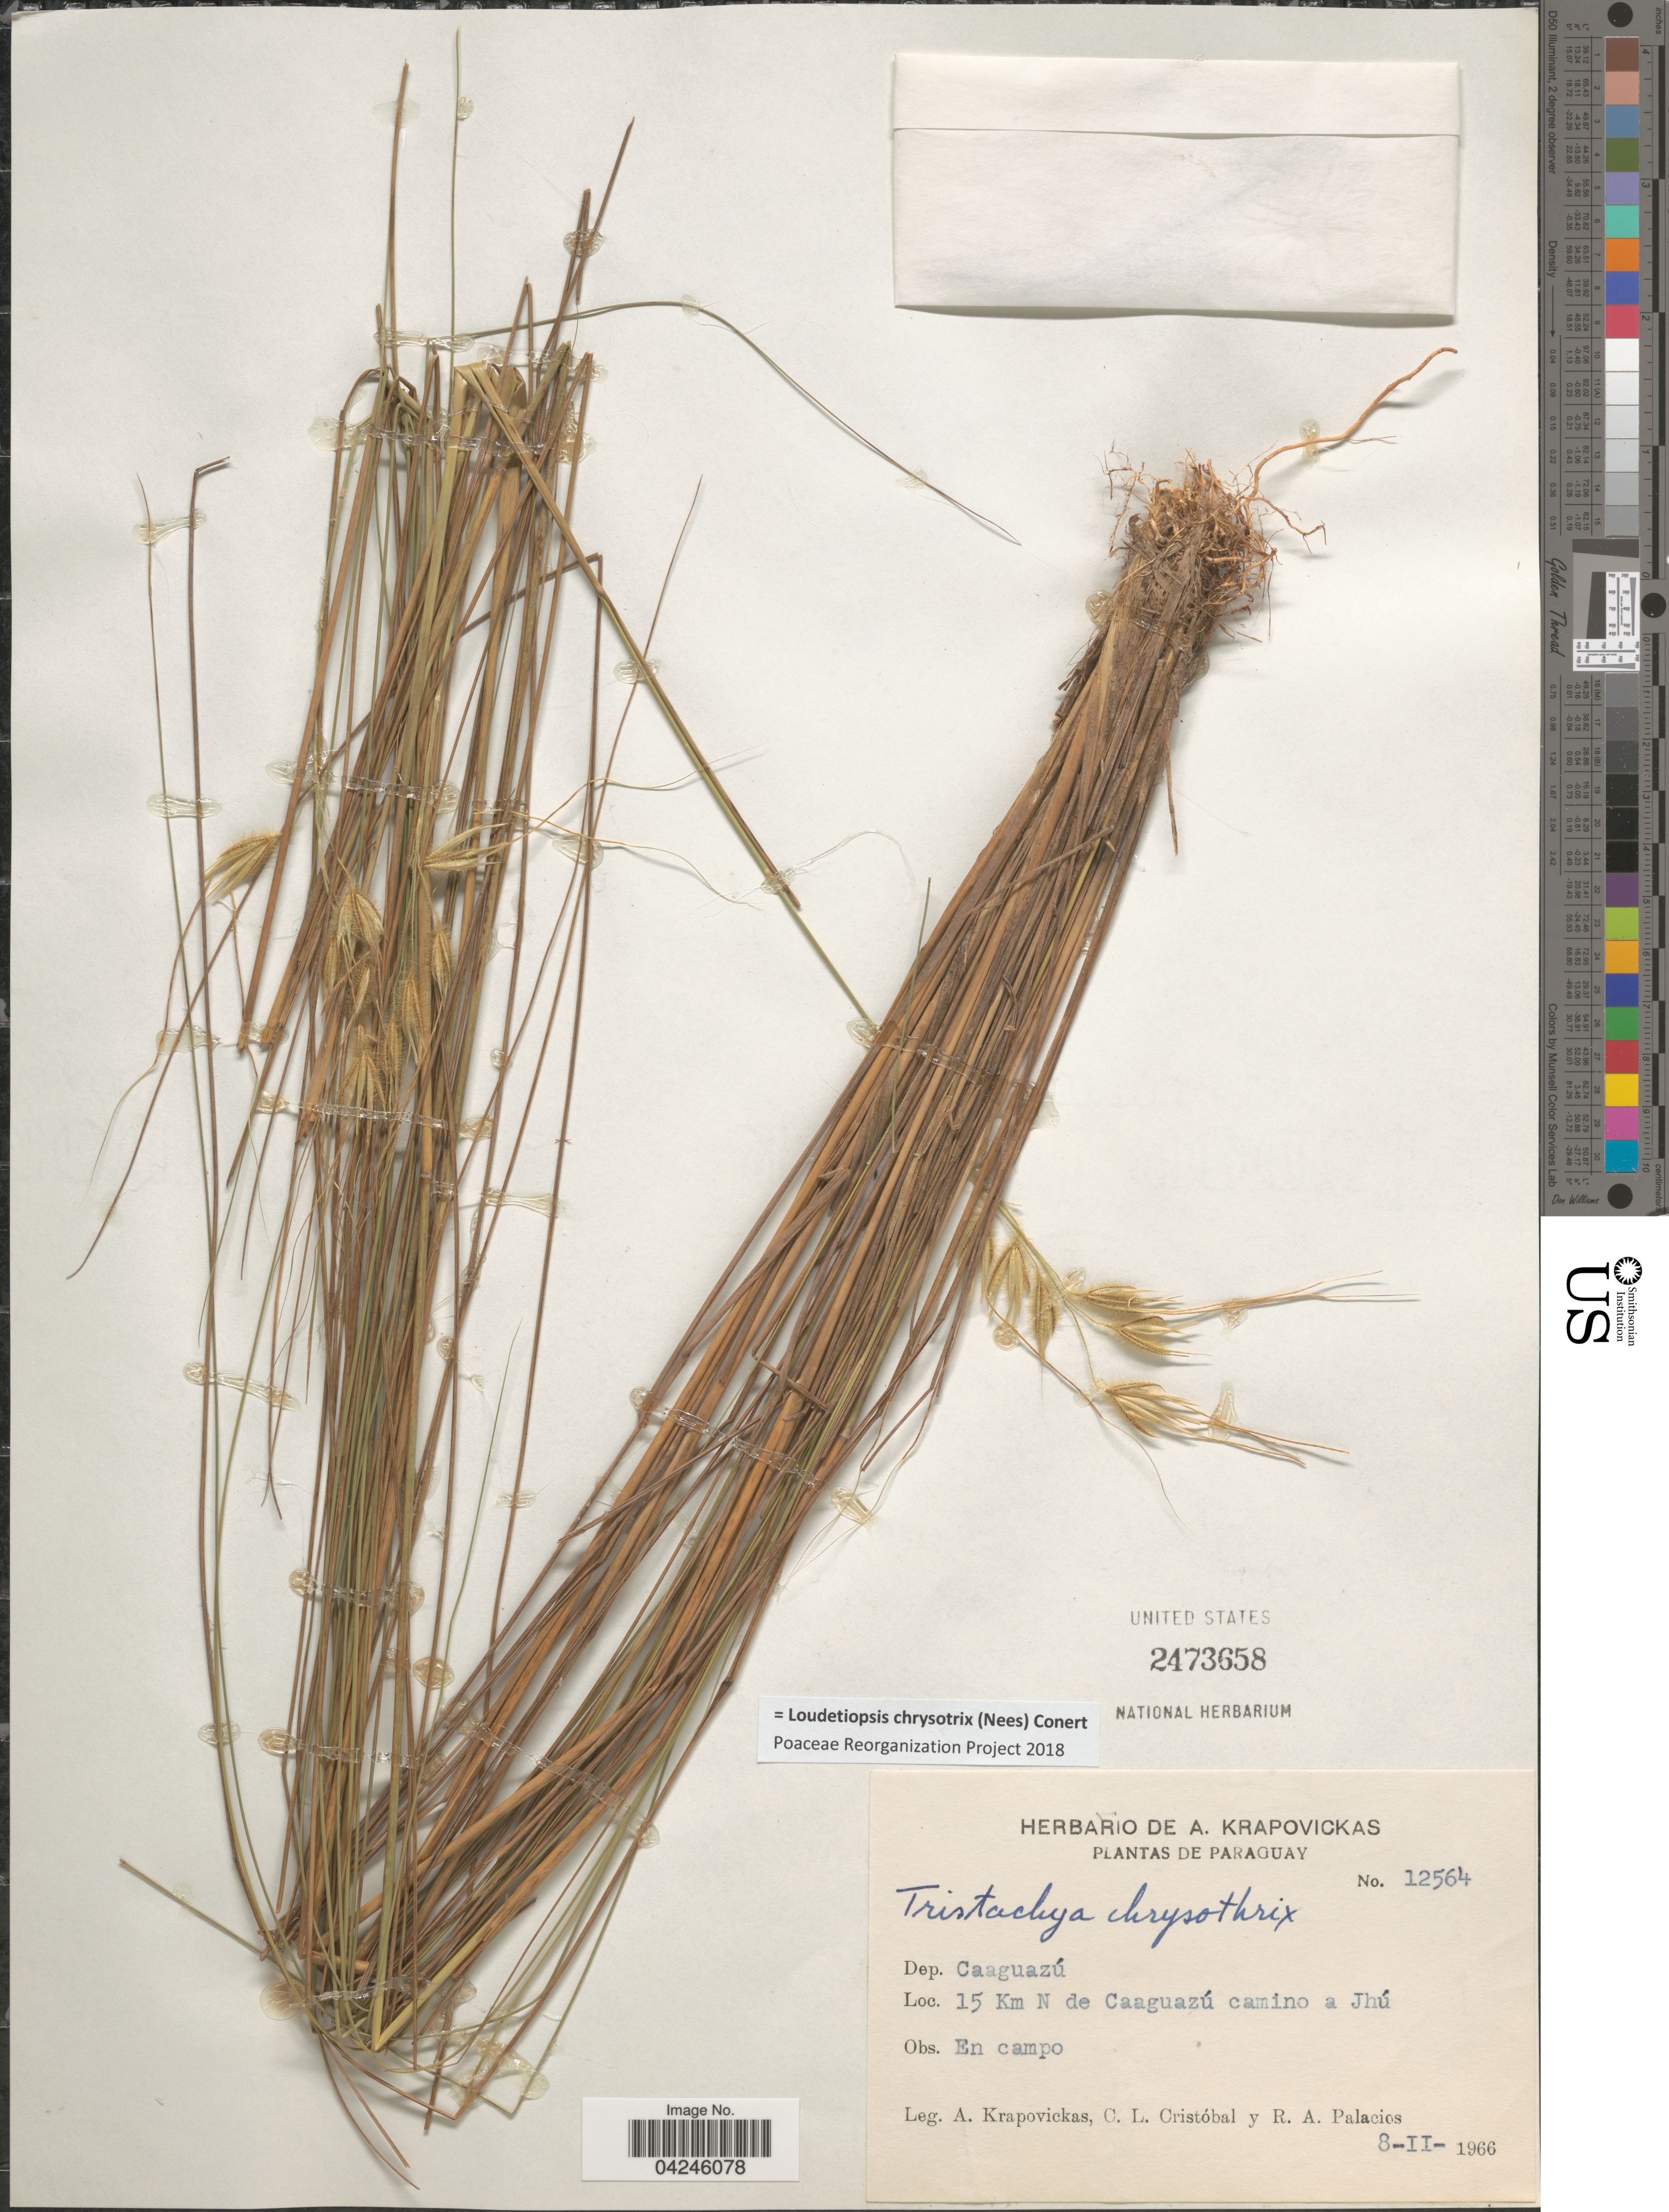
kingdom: Plantae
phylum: Tracheophyta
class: Liliopsida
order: Poales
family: Poaceae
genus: Loudetiopsis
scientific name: Loudetiopsis chrysothrix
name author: (Nees) Conert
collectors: A. Krapovickas, C. Cristobal & R. Palacios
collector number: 12564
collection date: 1966-02-08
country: Paraguay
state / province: Caaguazu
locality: Dep. Caaguazú. 15 Km N de Caaguazú camino a Jhú. En campo.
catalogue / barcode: US 2473658